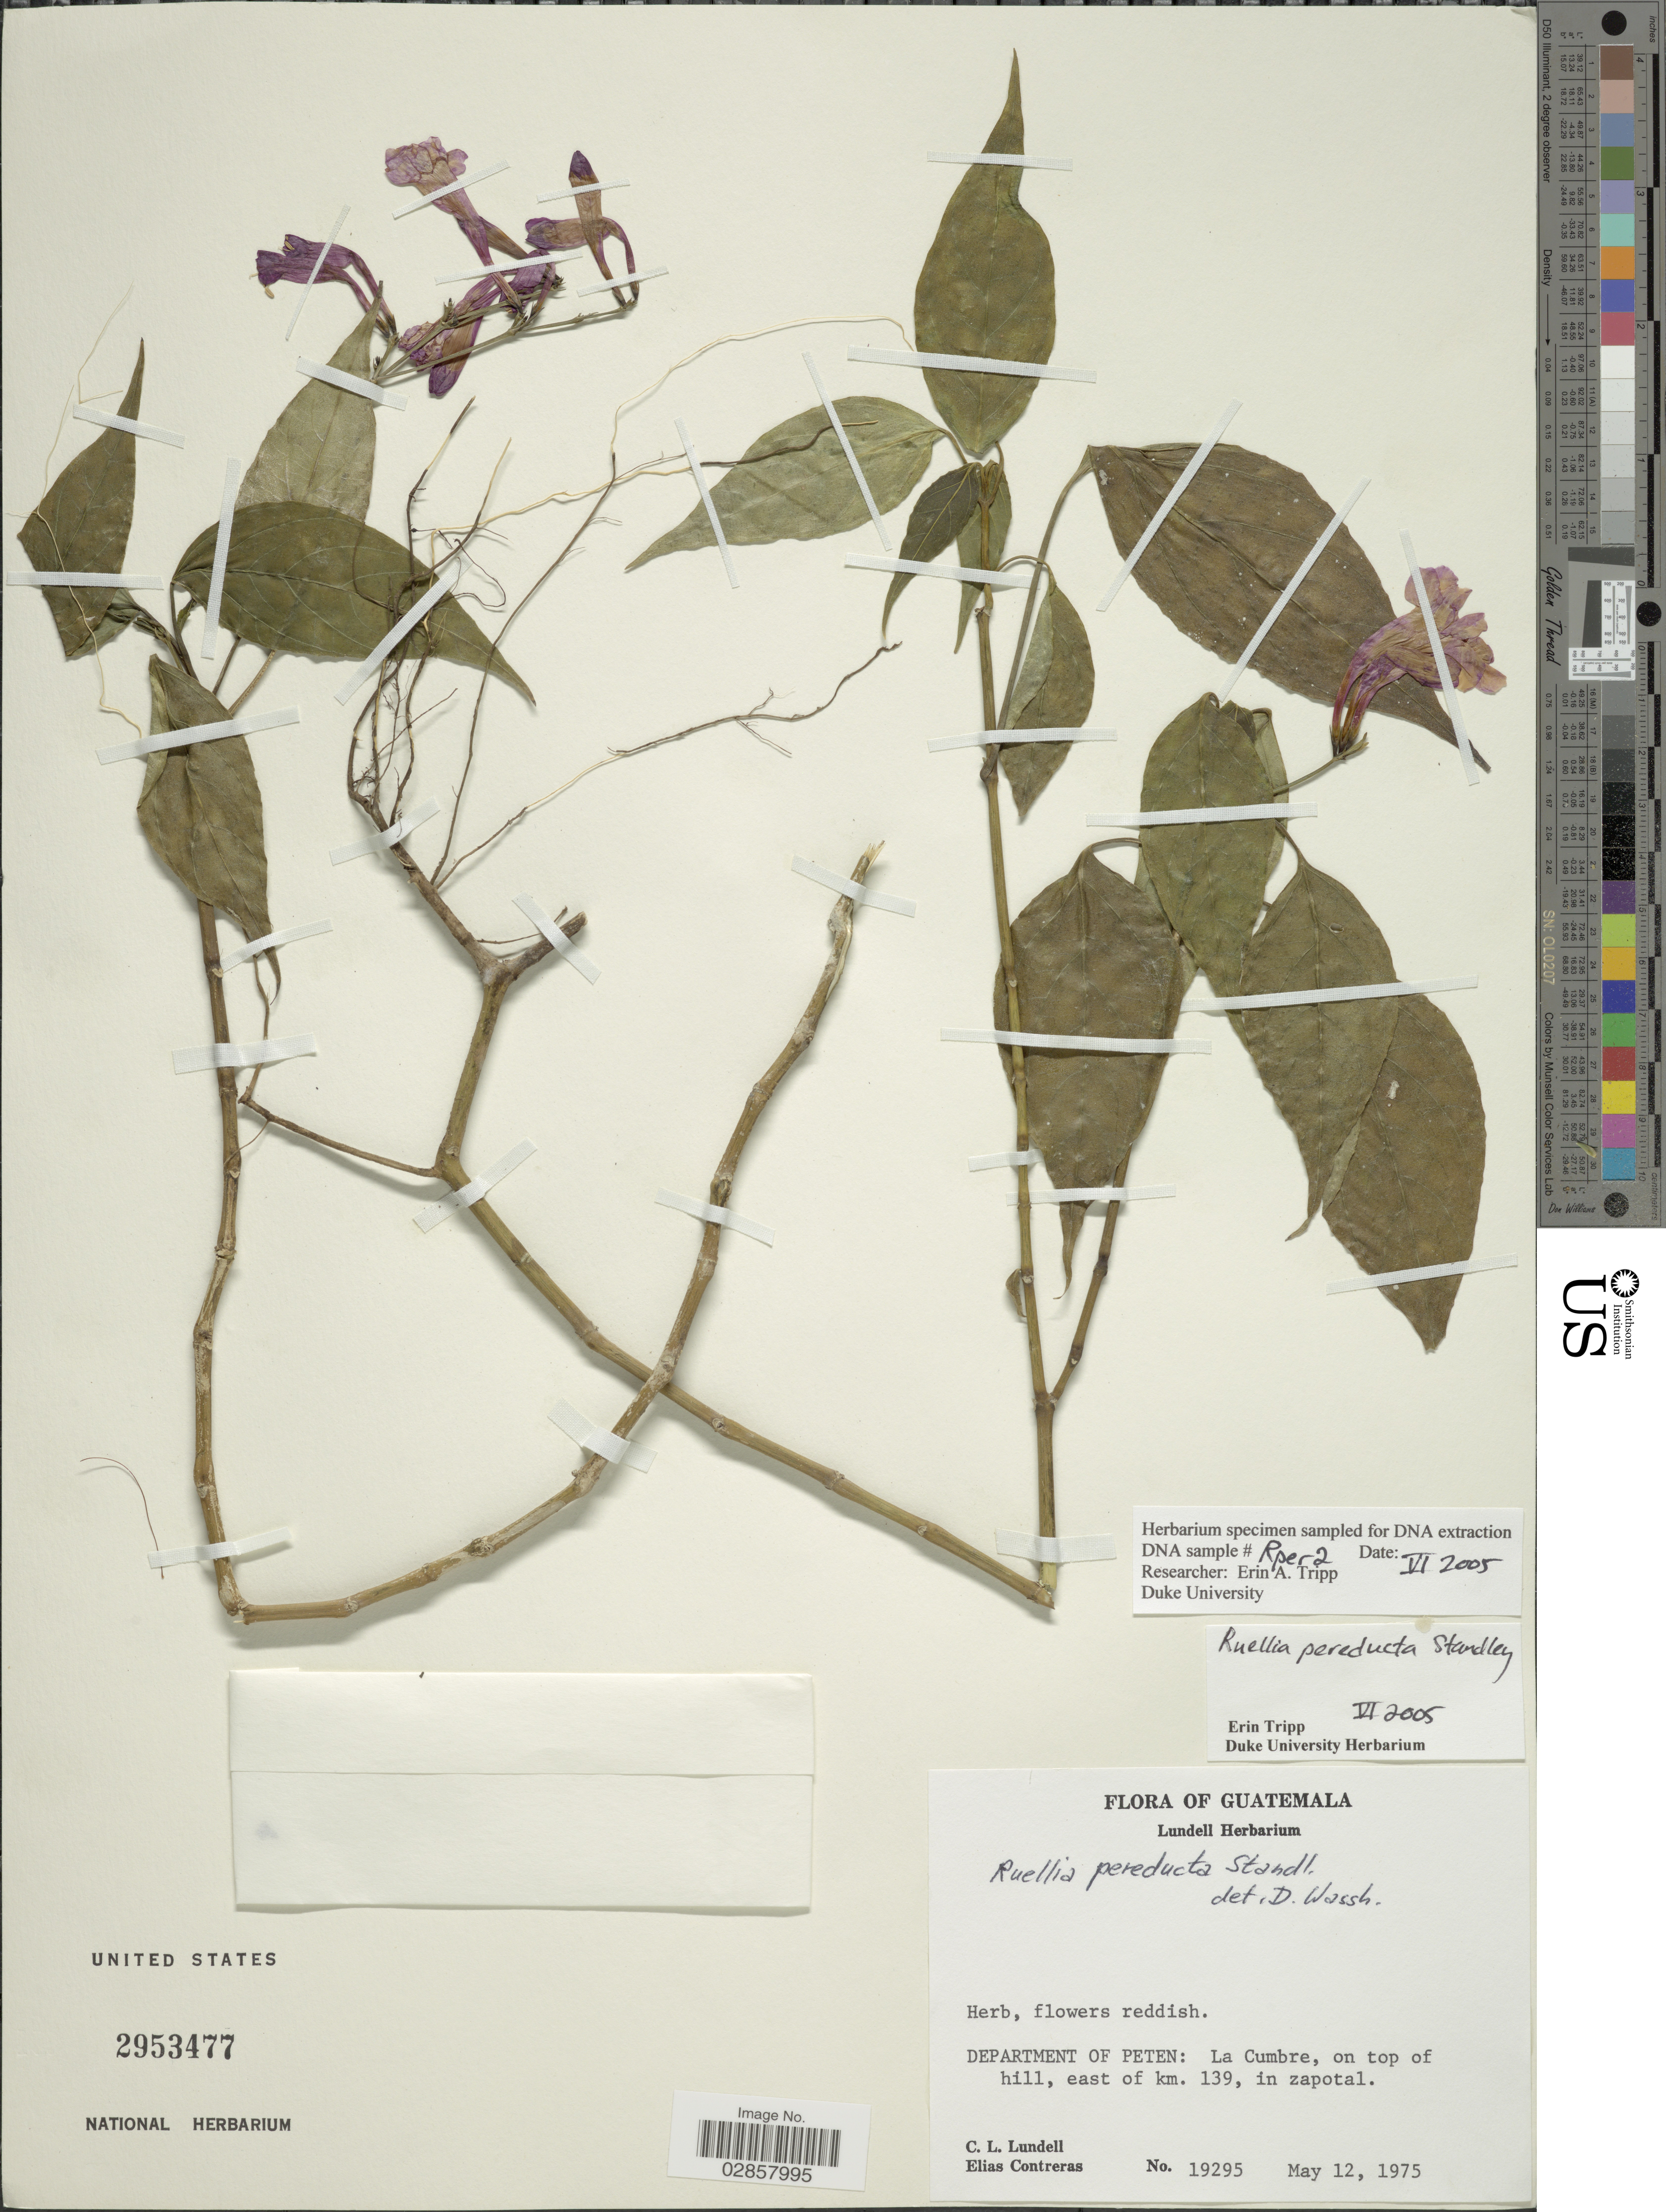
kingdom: Plantae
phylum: Tracheophyta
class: Magnoliopsida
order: Lamiales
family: Acanthaceae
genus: Ruellia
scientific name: Ruellia pereducta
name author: Standl. ex Lundell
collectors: C. L. Lundell & E. Contreras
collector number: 19295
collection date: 1975-05-12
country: Guatemala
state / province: El Petén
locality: Department of Peten: La Cumbre, on top of hill, east of km. 139, in zapotal.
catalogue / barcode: US 2953477